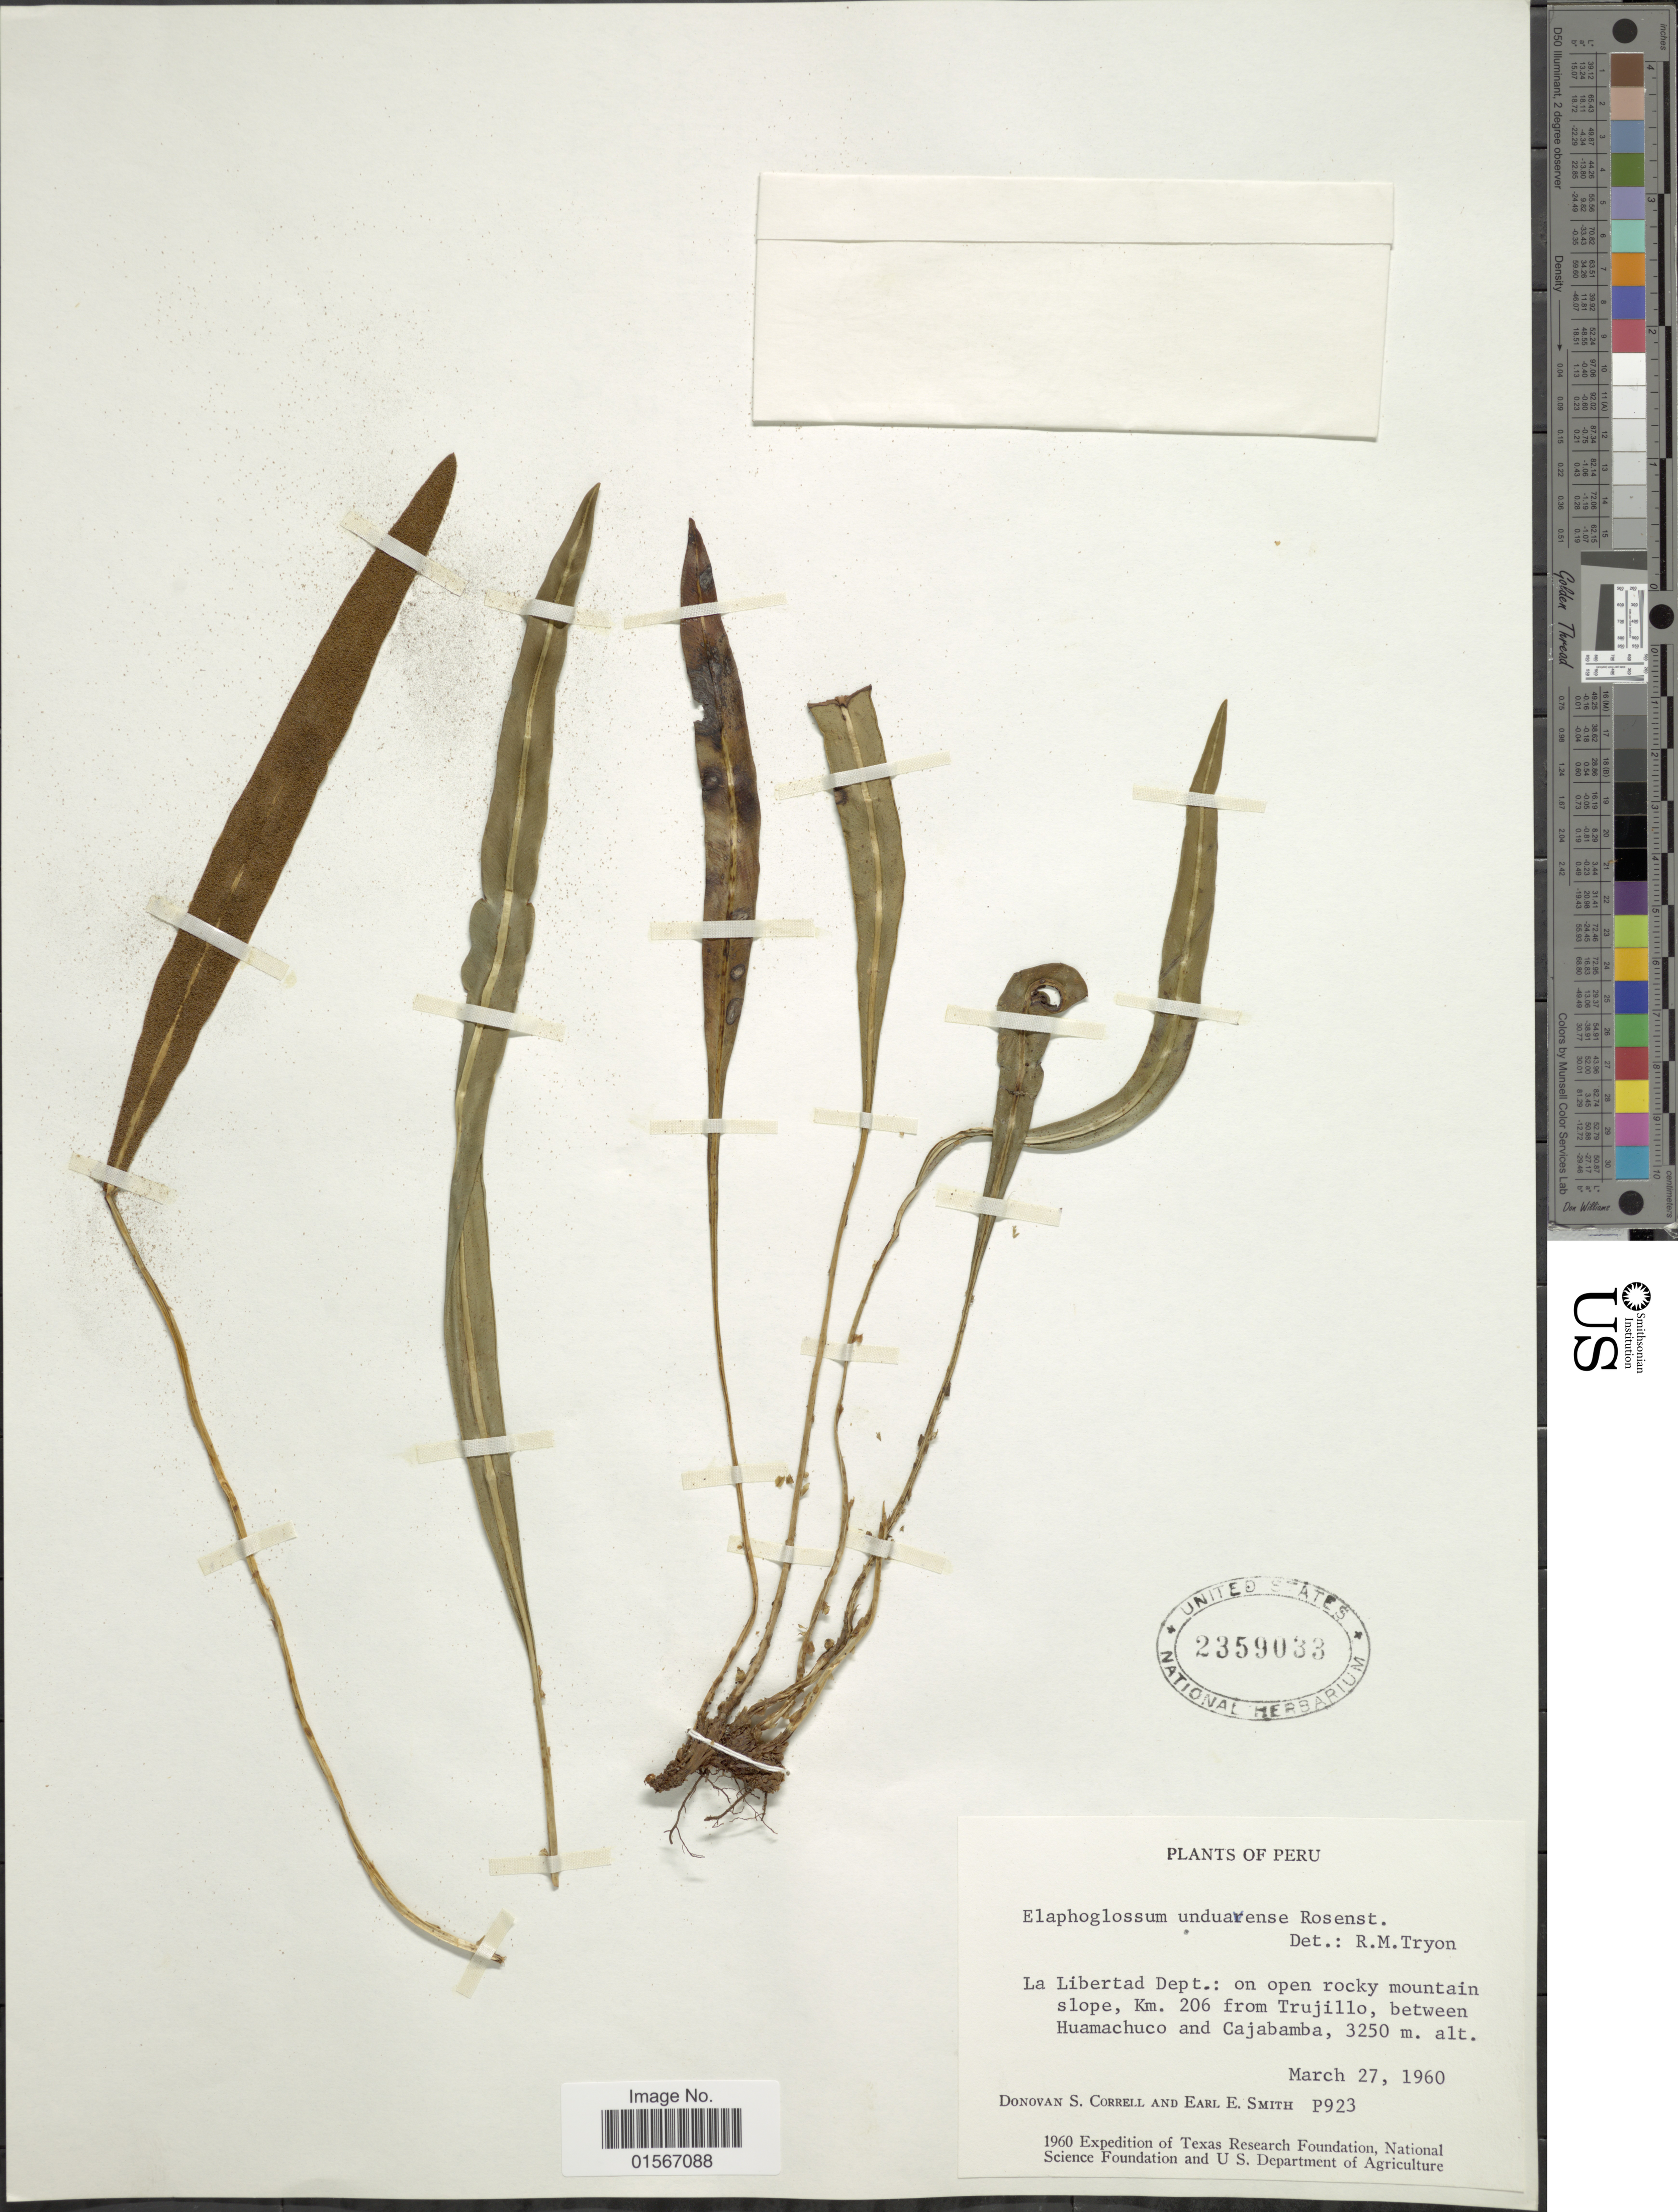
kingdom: Plantae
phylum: Tracheophyta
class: Polypodiopsida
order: Polypodiales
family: Dryopteridaceae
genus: Elaphoglossum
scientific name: Elaphoglossum minutum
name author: (Pohl ex Fée) T. Moore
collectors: D. S. Correll & E. E. Smith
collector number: P923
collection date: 1960-03-27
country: Peru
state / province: La Libertad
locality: La Libertad Dept: on open rocky mountain slope, Km. 206 from Trujillo between Huamachuco and Cajabamba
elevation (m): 3250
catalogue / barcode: US 2359033